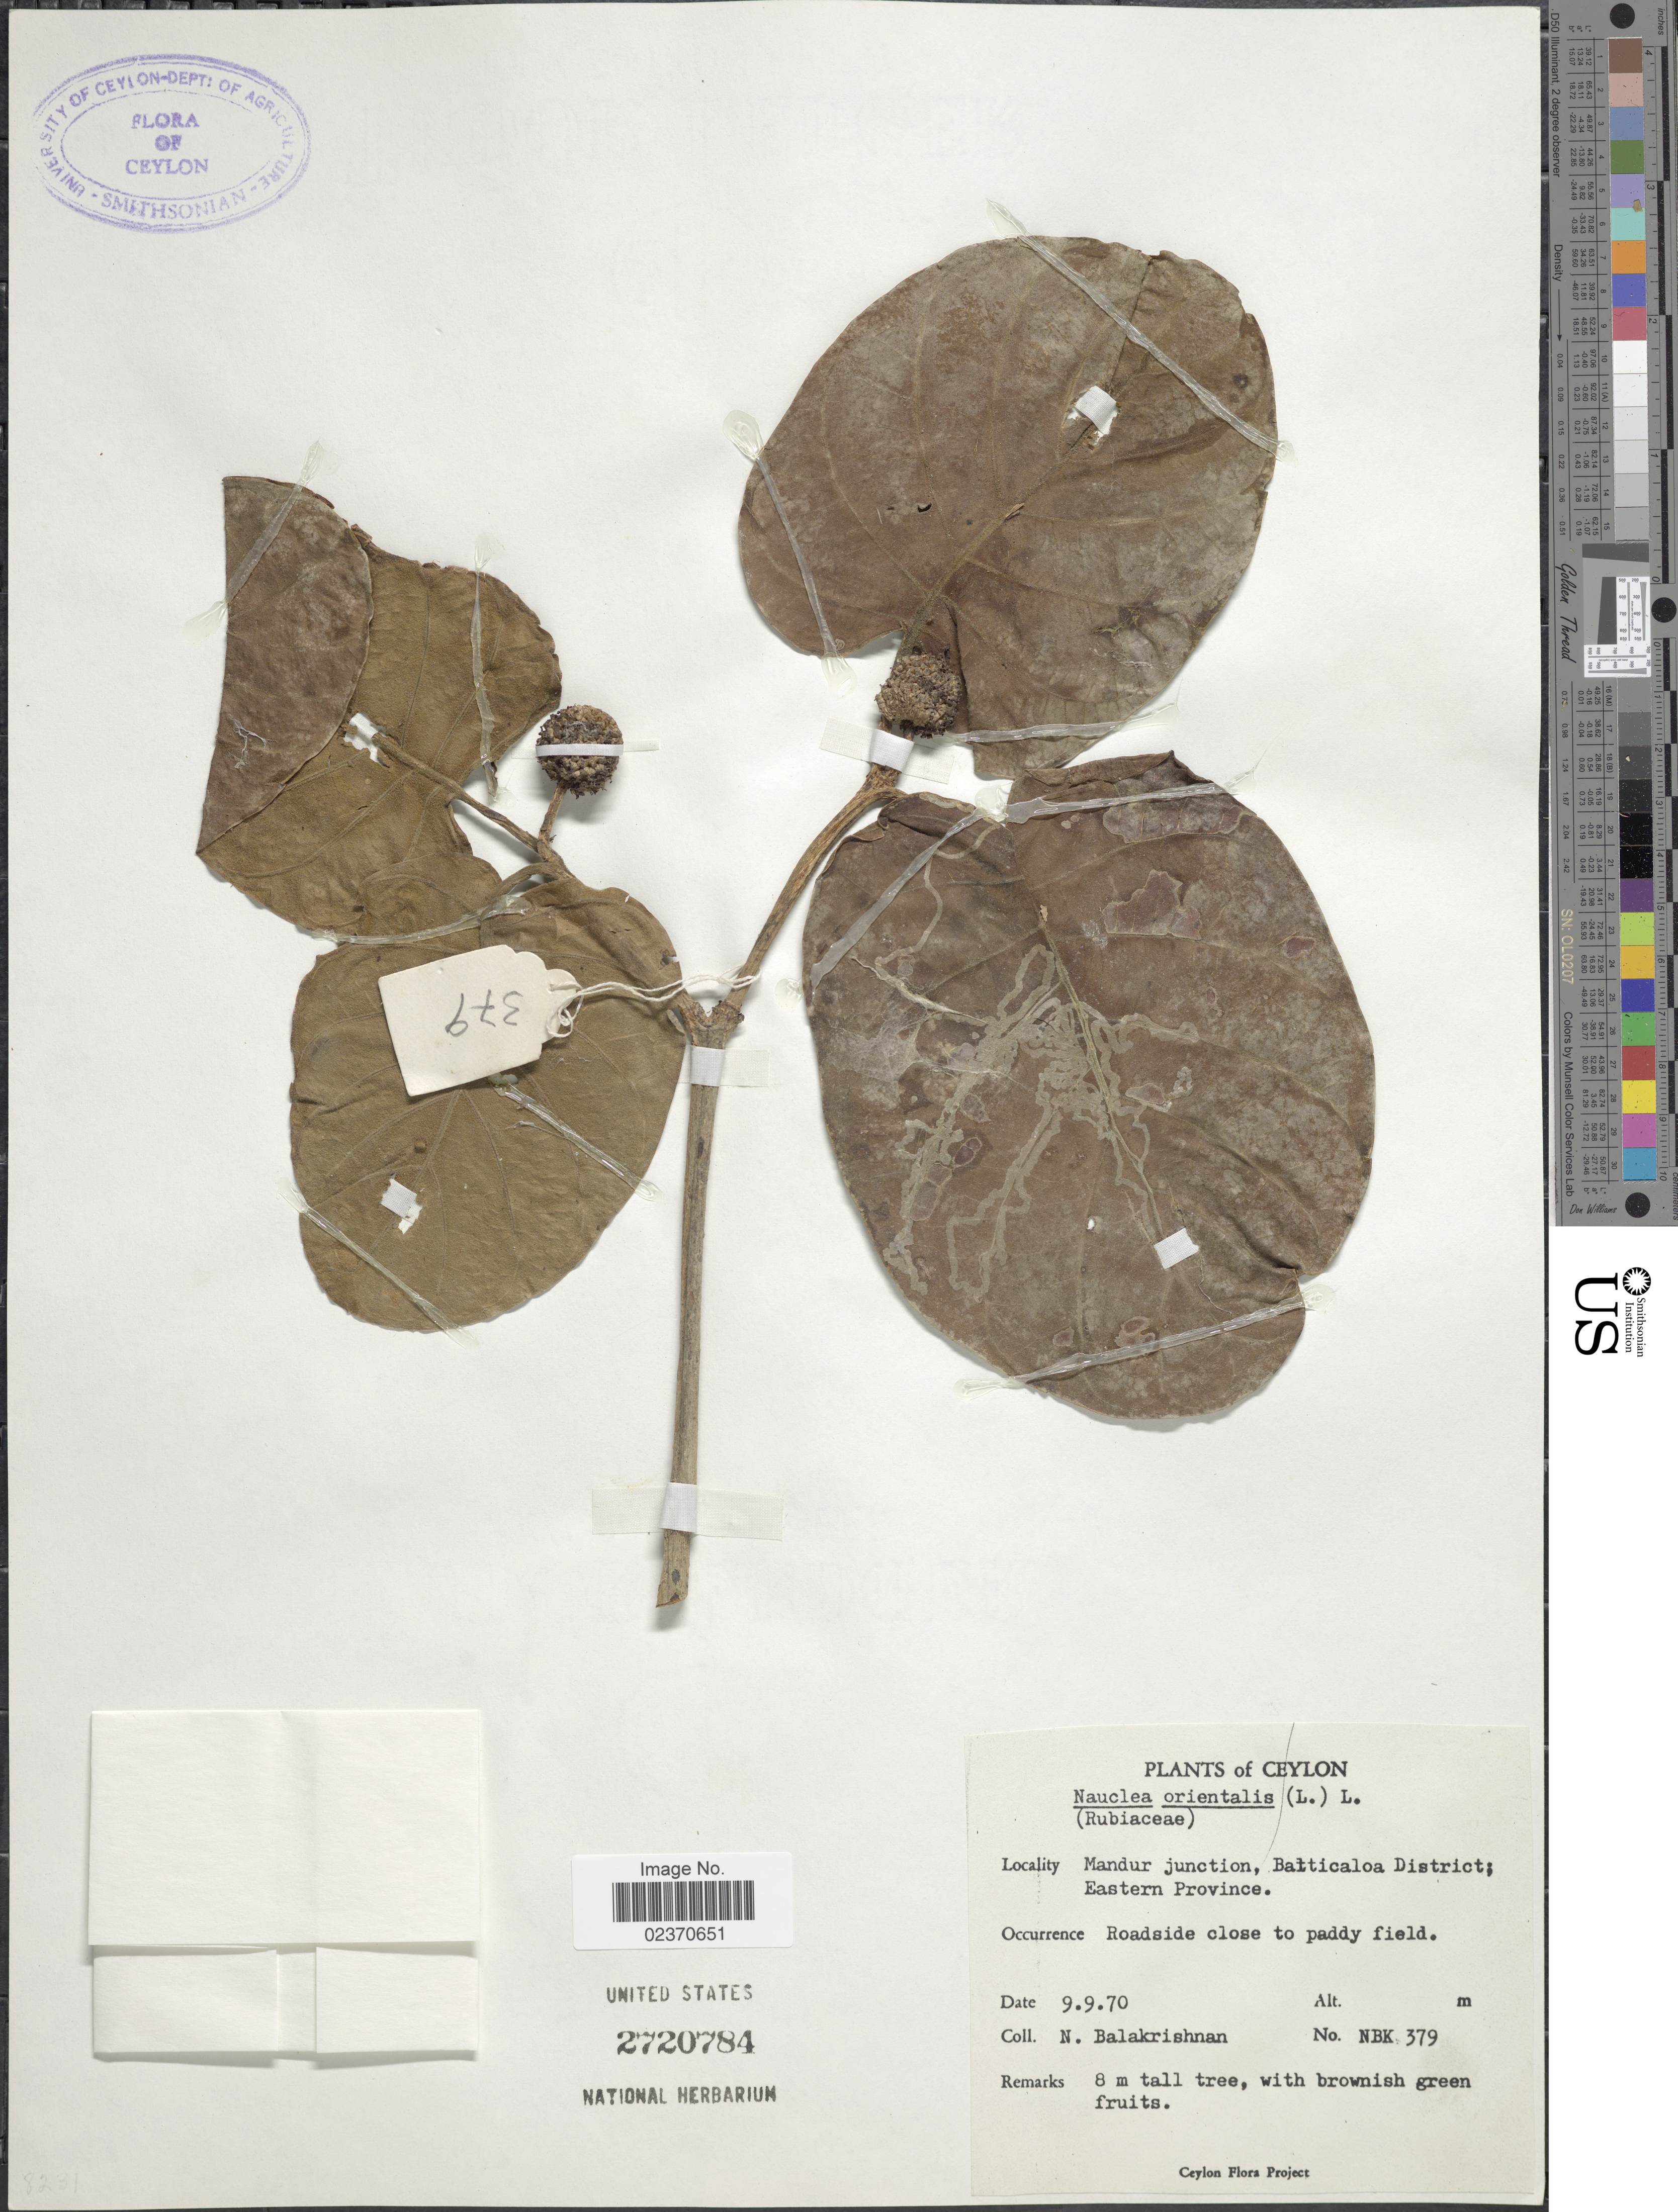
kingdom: Plantae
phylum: Tracheophyta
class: Magnoliopsida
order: Gentianales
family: Rubiaceae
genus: Nauclea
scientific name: Nauclea orientalis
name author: (L.) L.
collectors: N. Balakrishnan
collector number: NBK 379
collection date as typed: Transcribed d/m/y: 9/9/70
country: Sri Lanka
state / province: Eastern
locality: Ceylon, Mandur junction, Balticaloa District, Eastern Province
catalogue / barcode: US 2720784